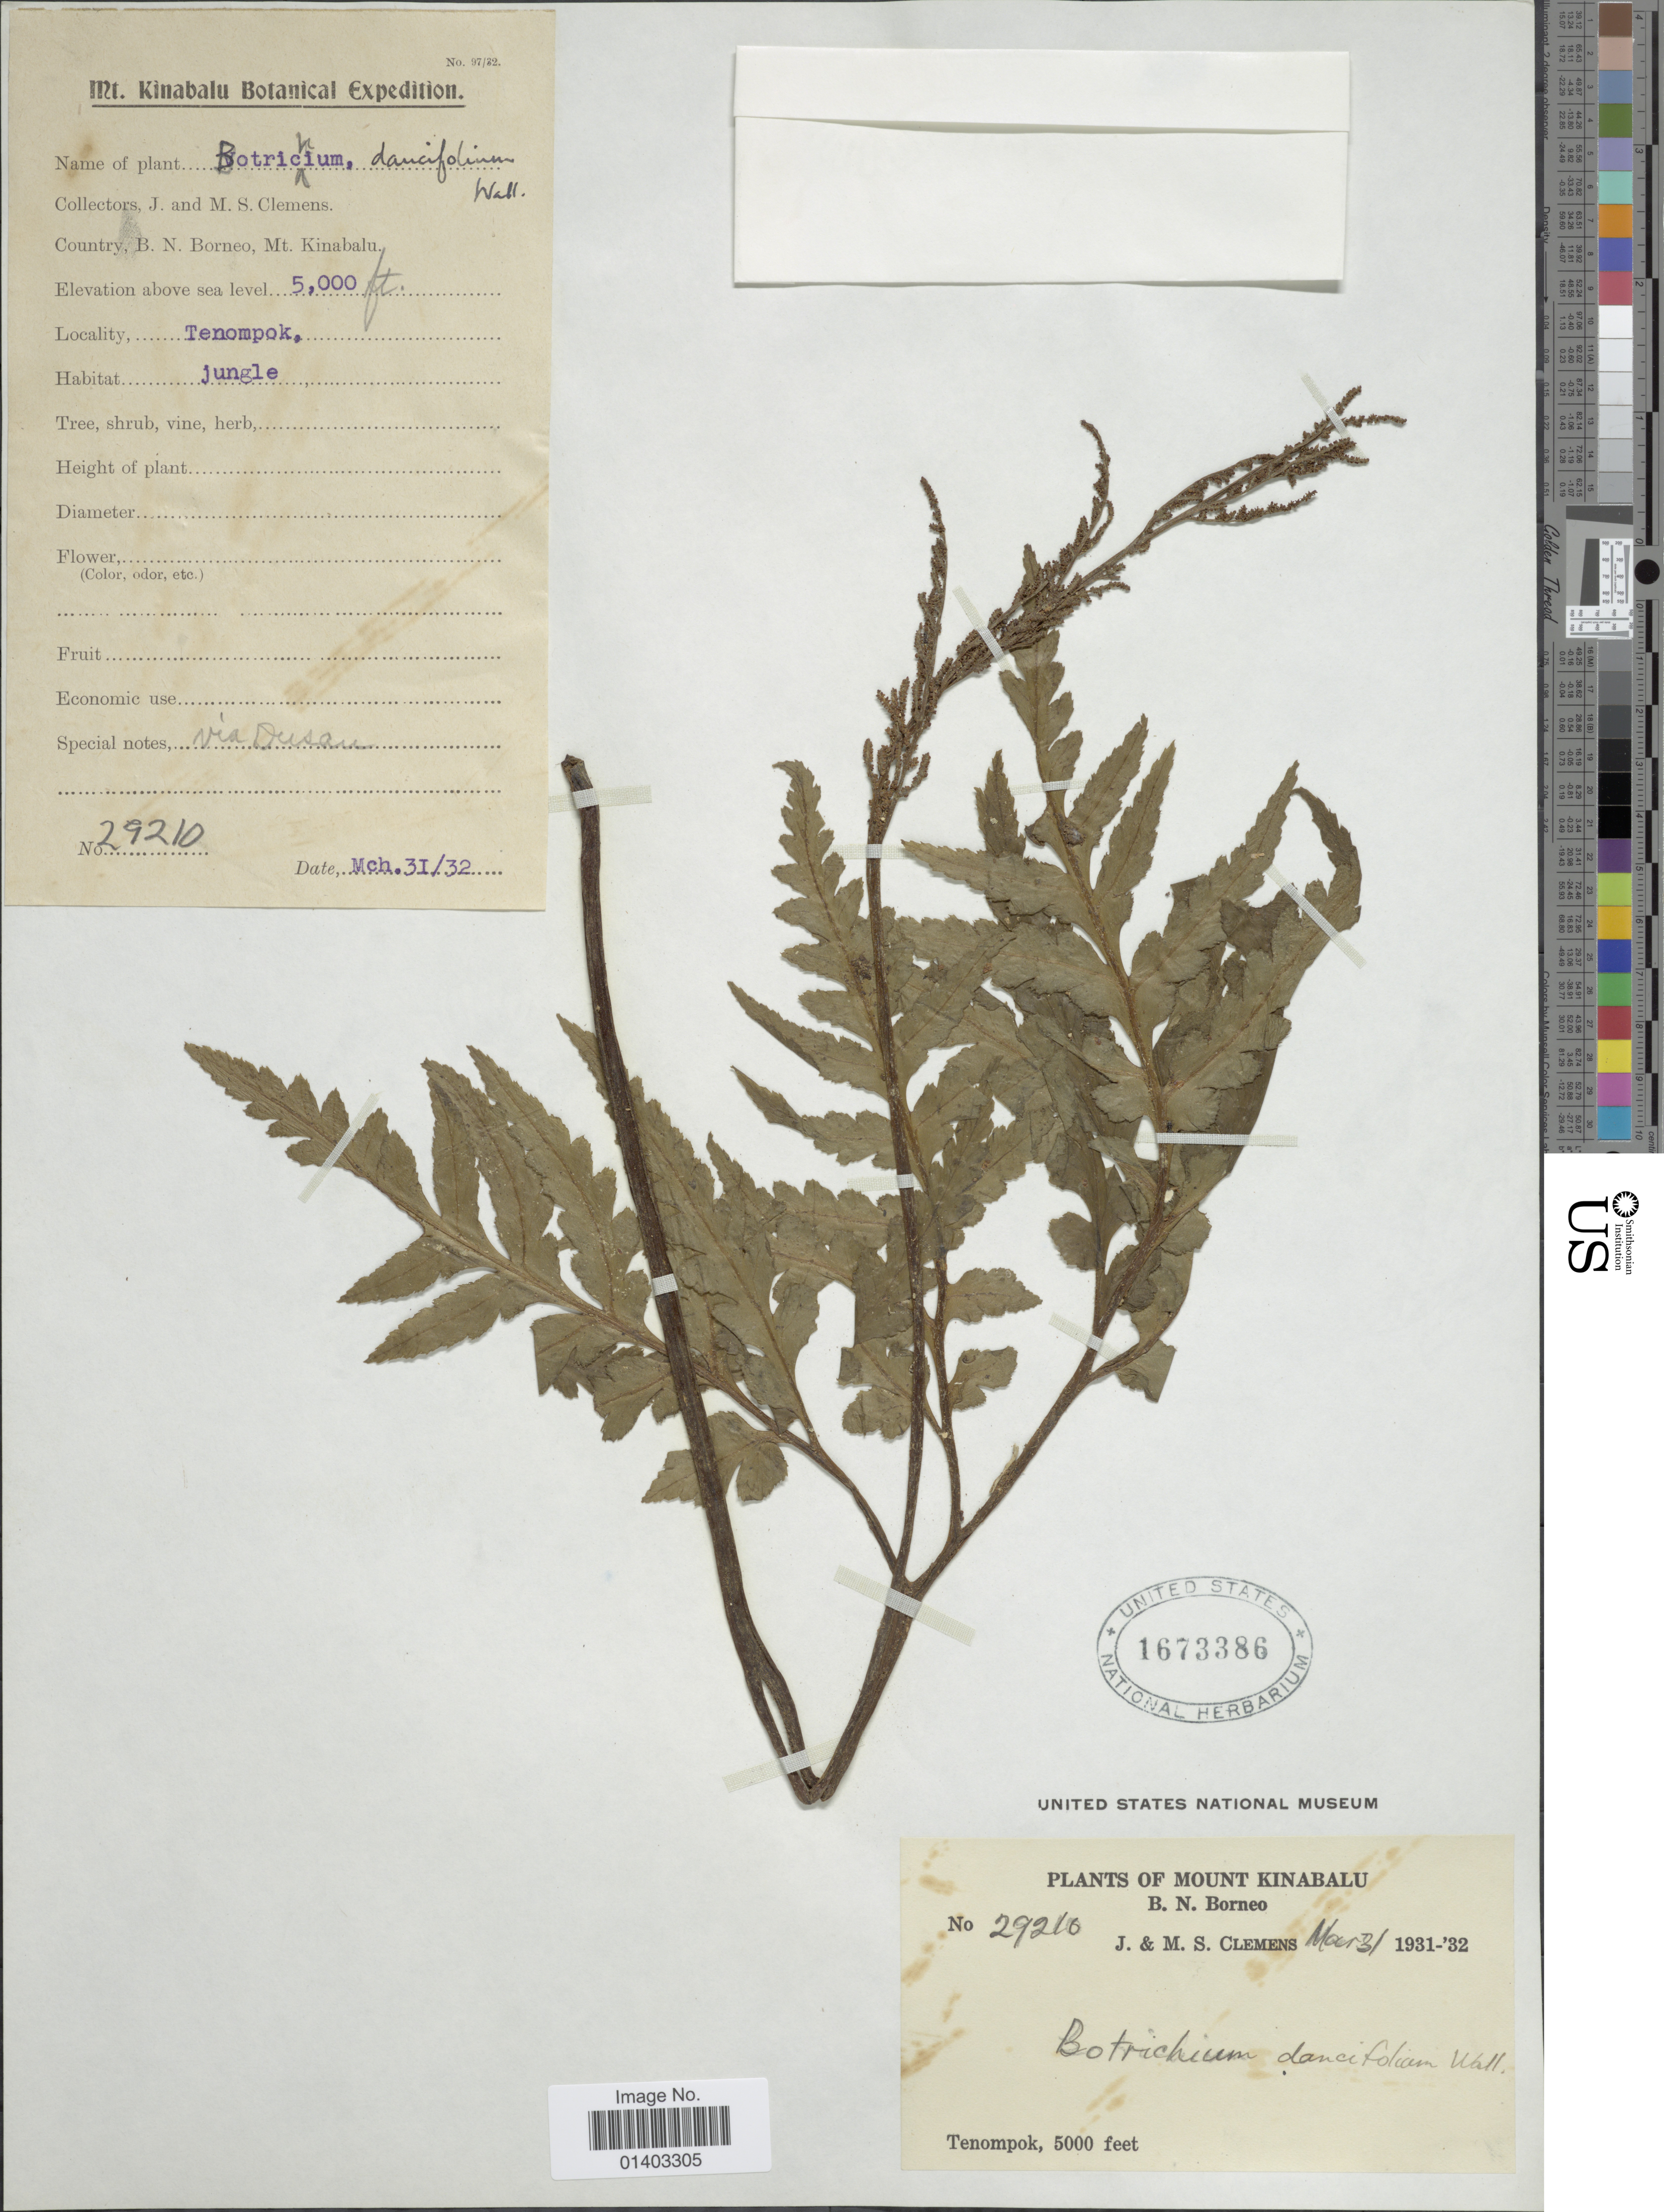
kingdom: Plantae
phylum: Tracheophyta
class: Polypodiopsida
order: Ophioglossales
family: Ophioglossaceae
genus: Botrychium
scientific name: Botrychium daucifolium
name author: (Wall.) Hook. & Grev.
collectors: J. Clemens & M. S. Clemens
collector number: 29216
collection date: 1931-03-31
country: Malaysia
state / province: Sabah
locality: Mount KInabalu, B.N.Borneo, Tenompok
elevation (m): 1524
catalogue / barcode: US 1673386